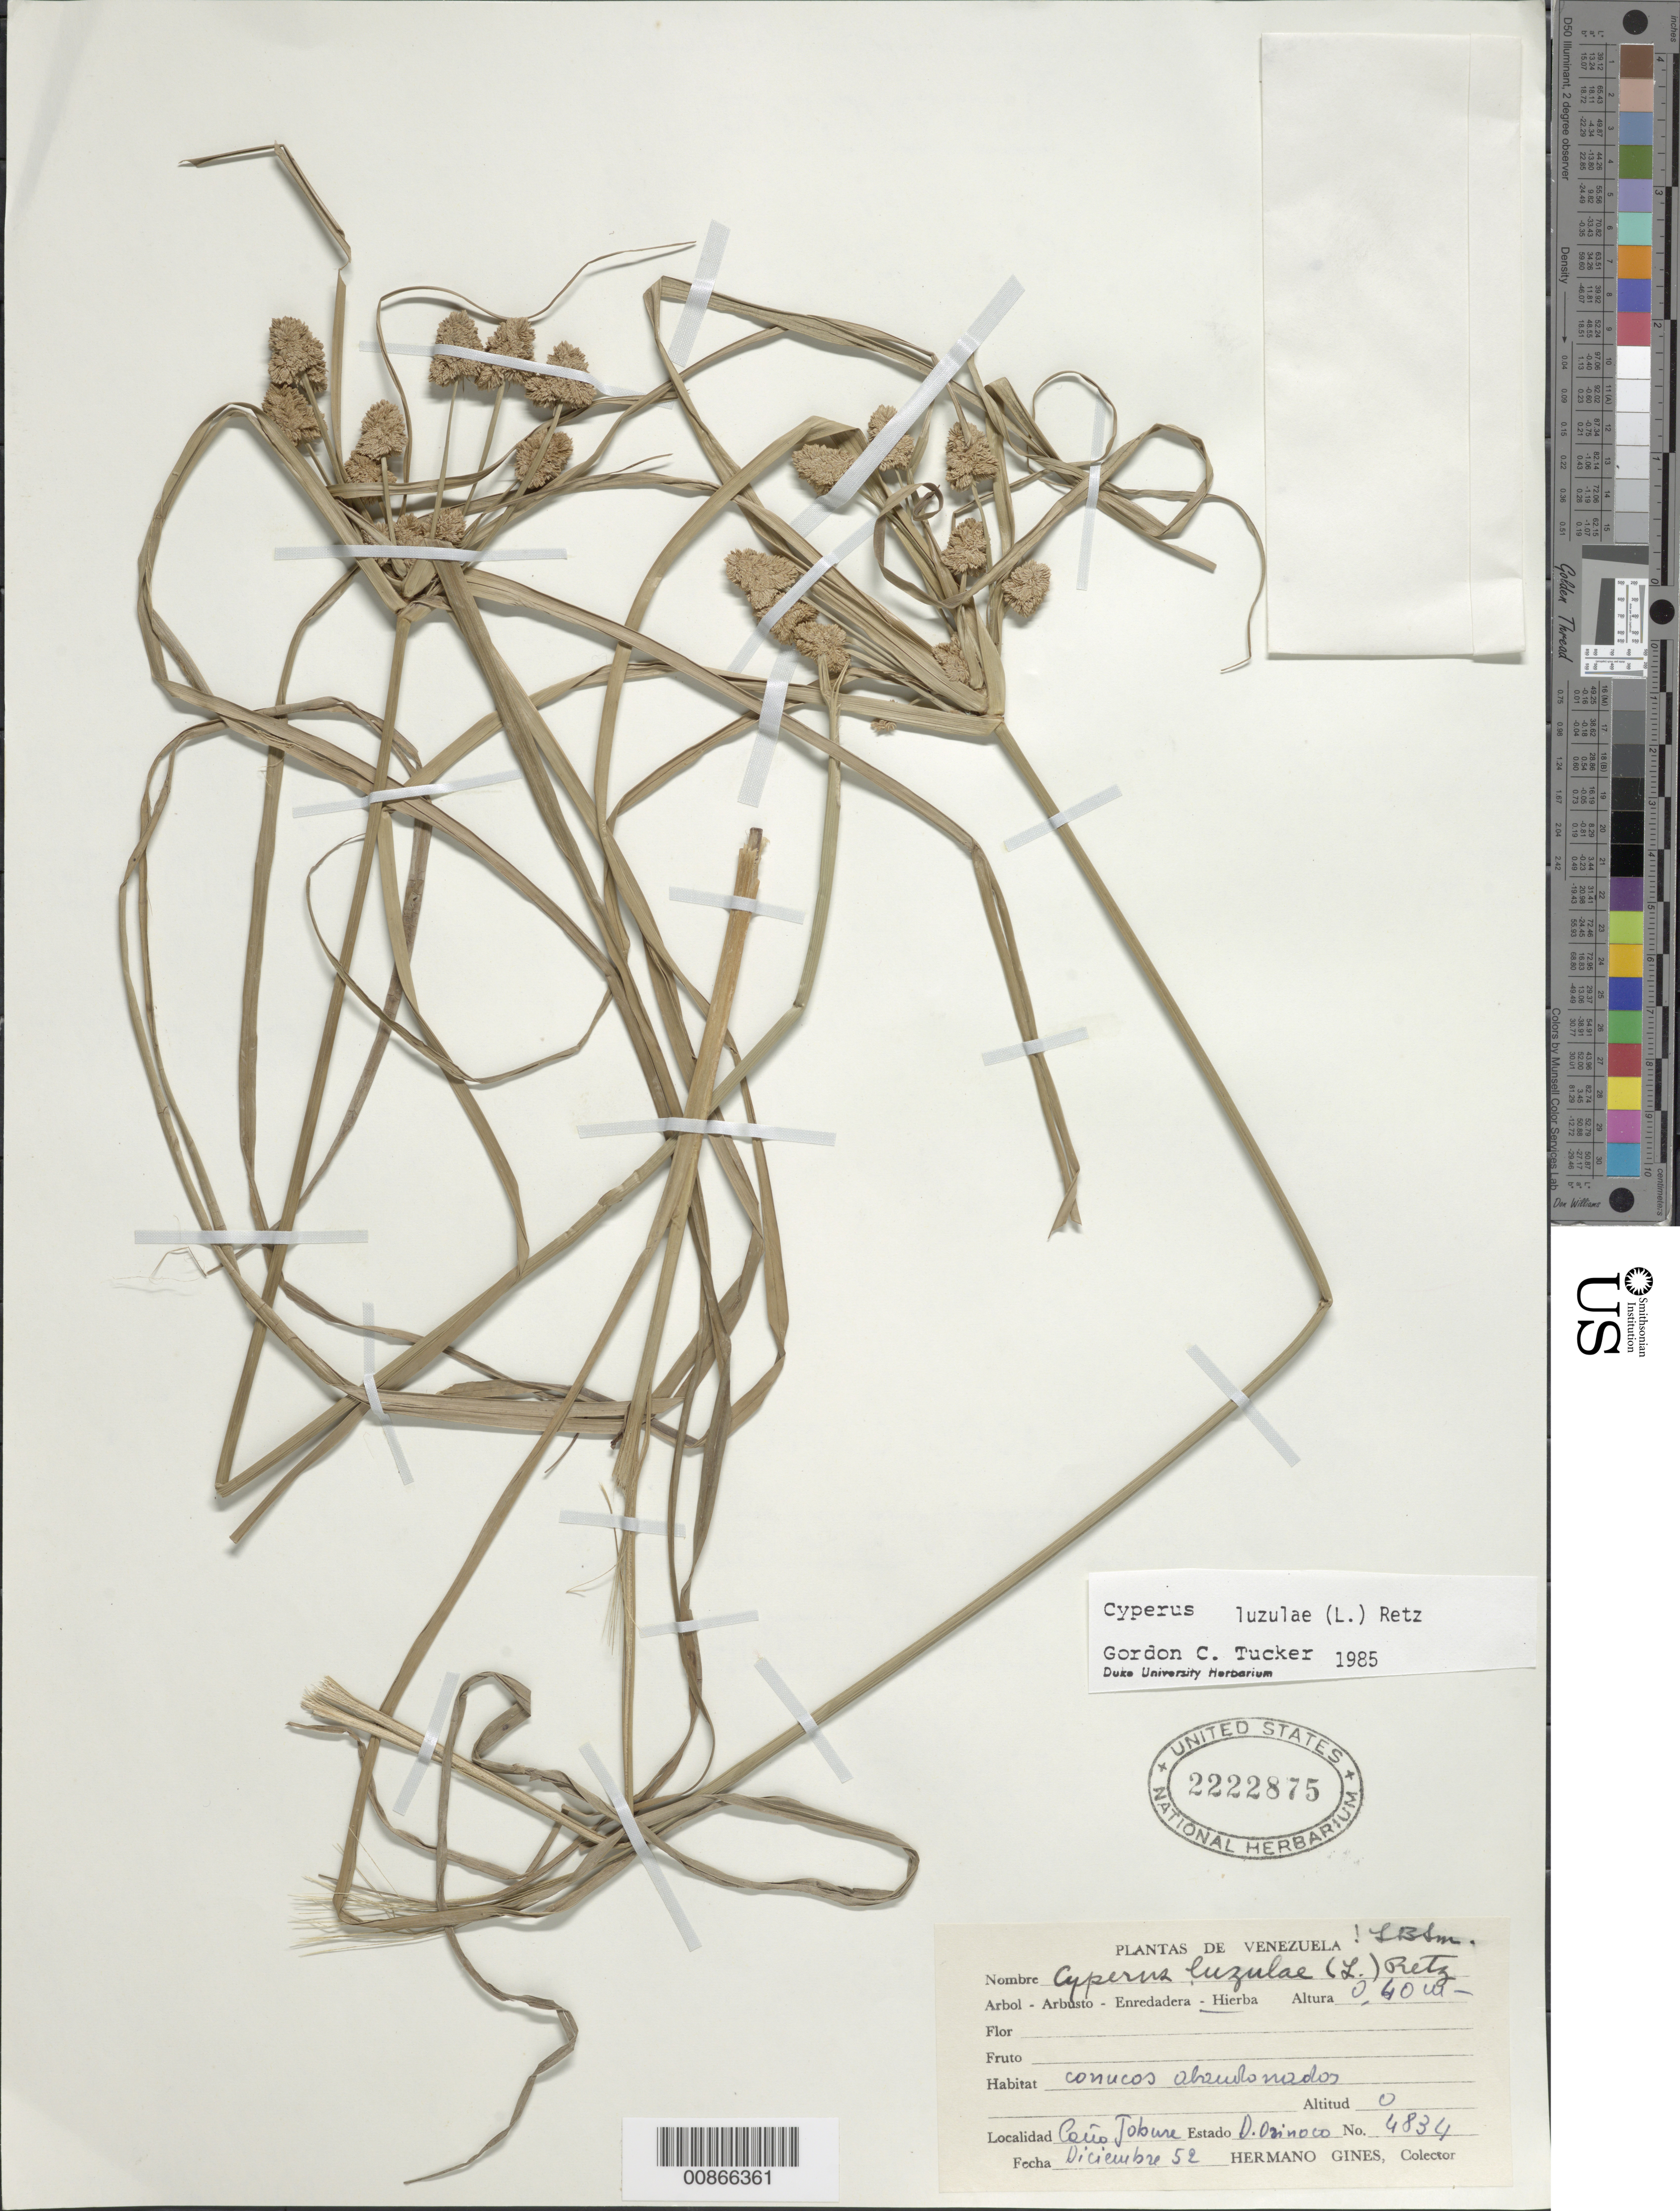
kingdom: Plantae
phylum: Tracheophyta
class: Liliopsida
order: Poales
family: Cyperaceae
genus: Cyperus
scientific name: Cyperus luzulae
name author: (L.) Rottb. ex Retz.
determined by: Tucker, G. C.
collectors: H. Gines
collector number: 4834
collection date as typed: Dec-52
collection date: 1952-12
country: Venezuela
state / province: Delta Amacuro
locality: Caño Jobure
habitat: Conucos abondonados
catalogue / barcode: US 2222875